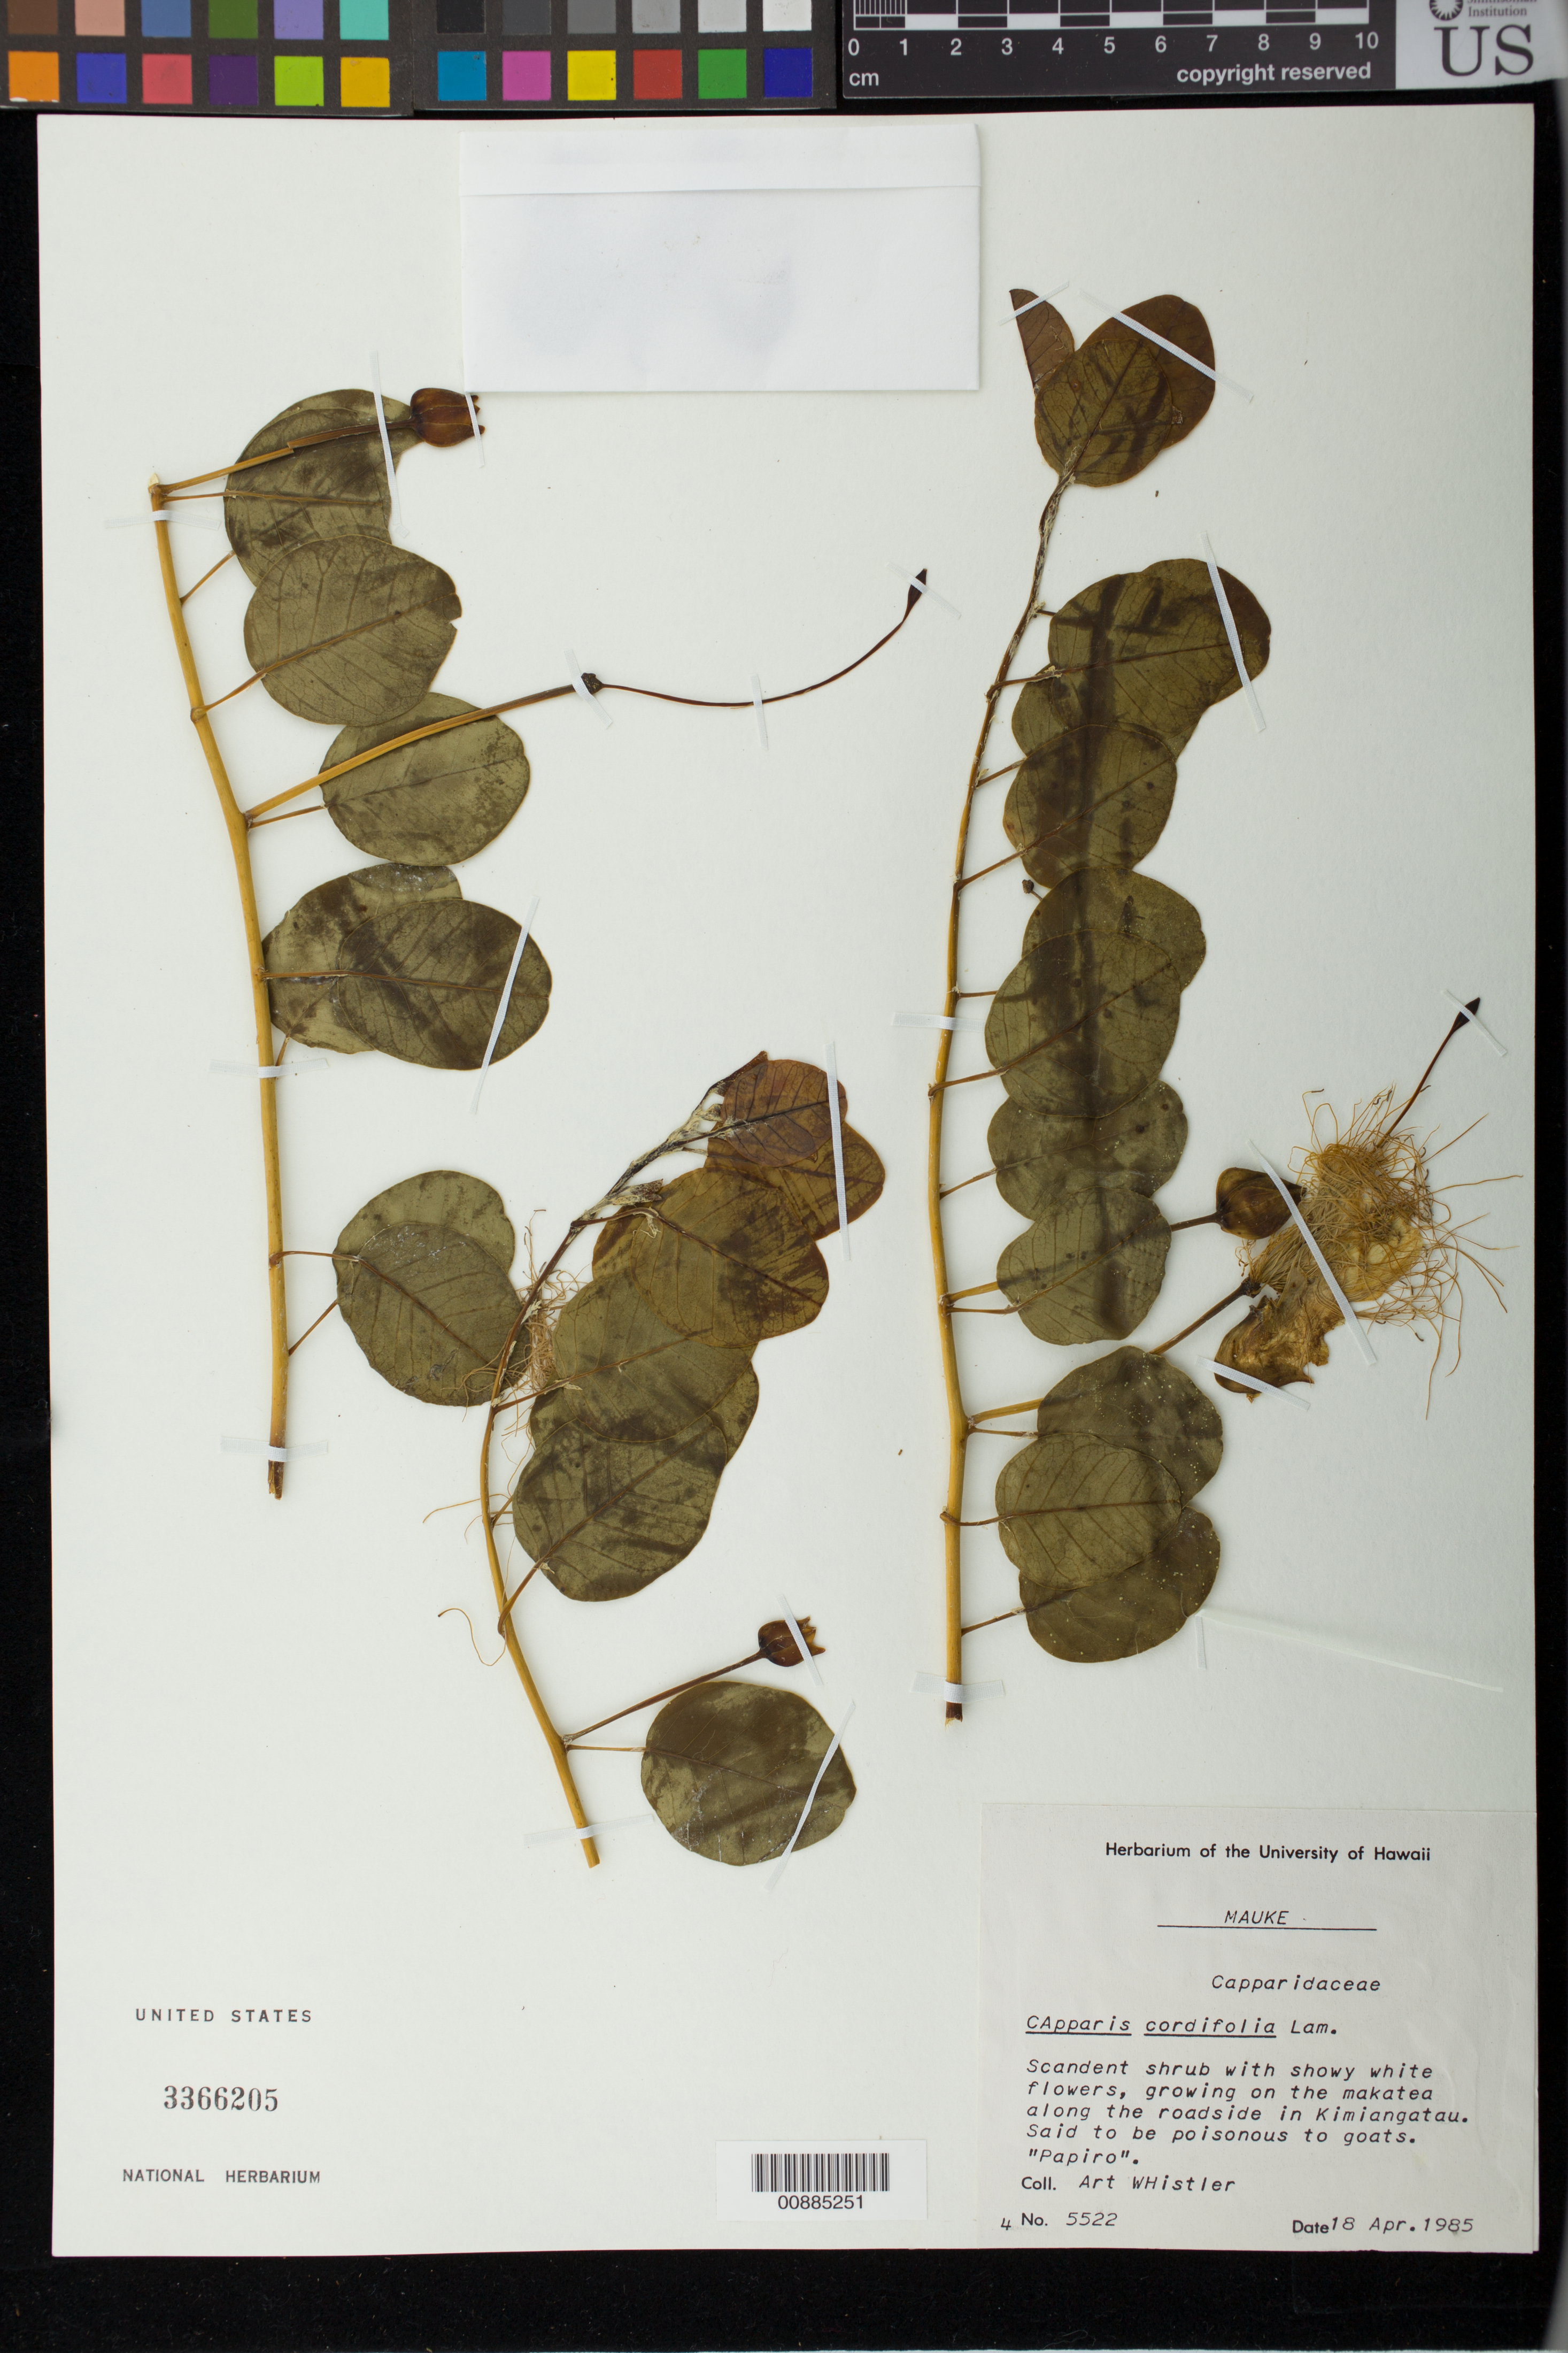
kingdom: Plantae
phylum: Tracheophyta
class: Magnoliopsida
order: Brassicales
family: Capparaceae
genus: Capparis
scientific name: Capparis spinosa subsp. cordifolia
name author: (Lam.) Fici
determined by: Wagner, W. L., (BOT), Smithsonian Institution - National Museum of Natural History (UNITED STATES)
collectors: A. Whistler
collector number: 5522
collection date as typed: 18 Apr 1985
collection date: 1985-04-18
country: Cook Islands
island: Mauke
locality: Along the roadside in Kimiangatau.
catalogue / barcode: US 3366205